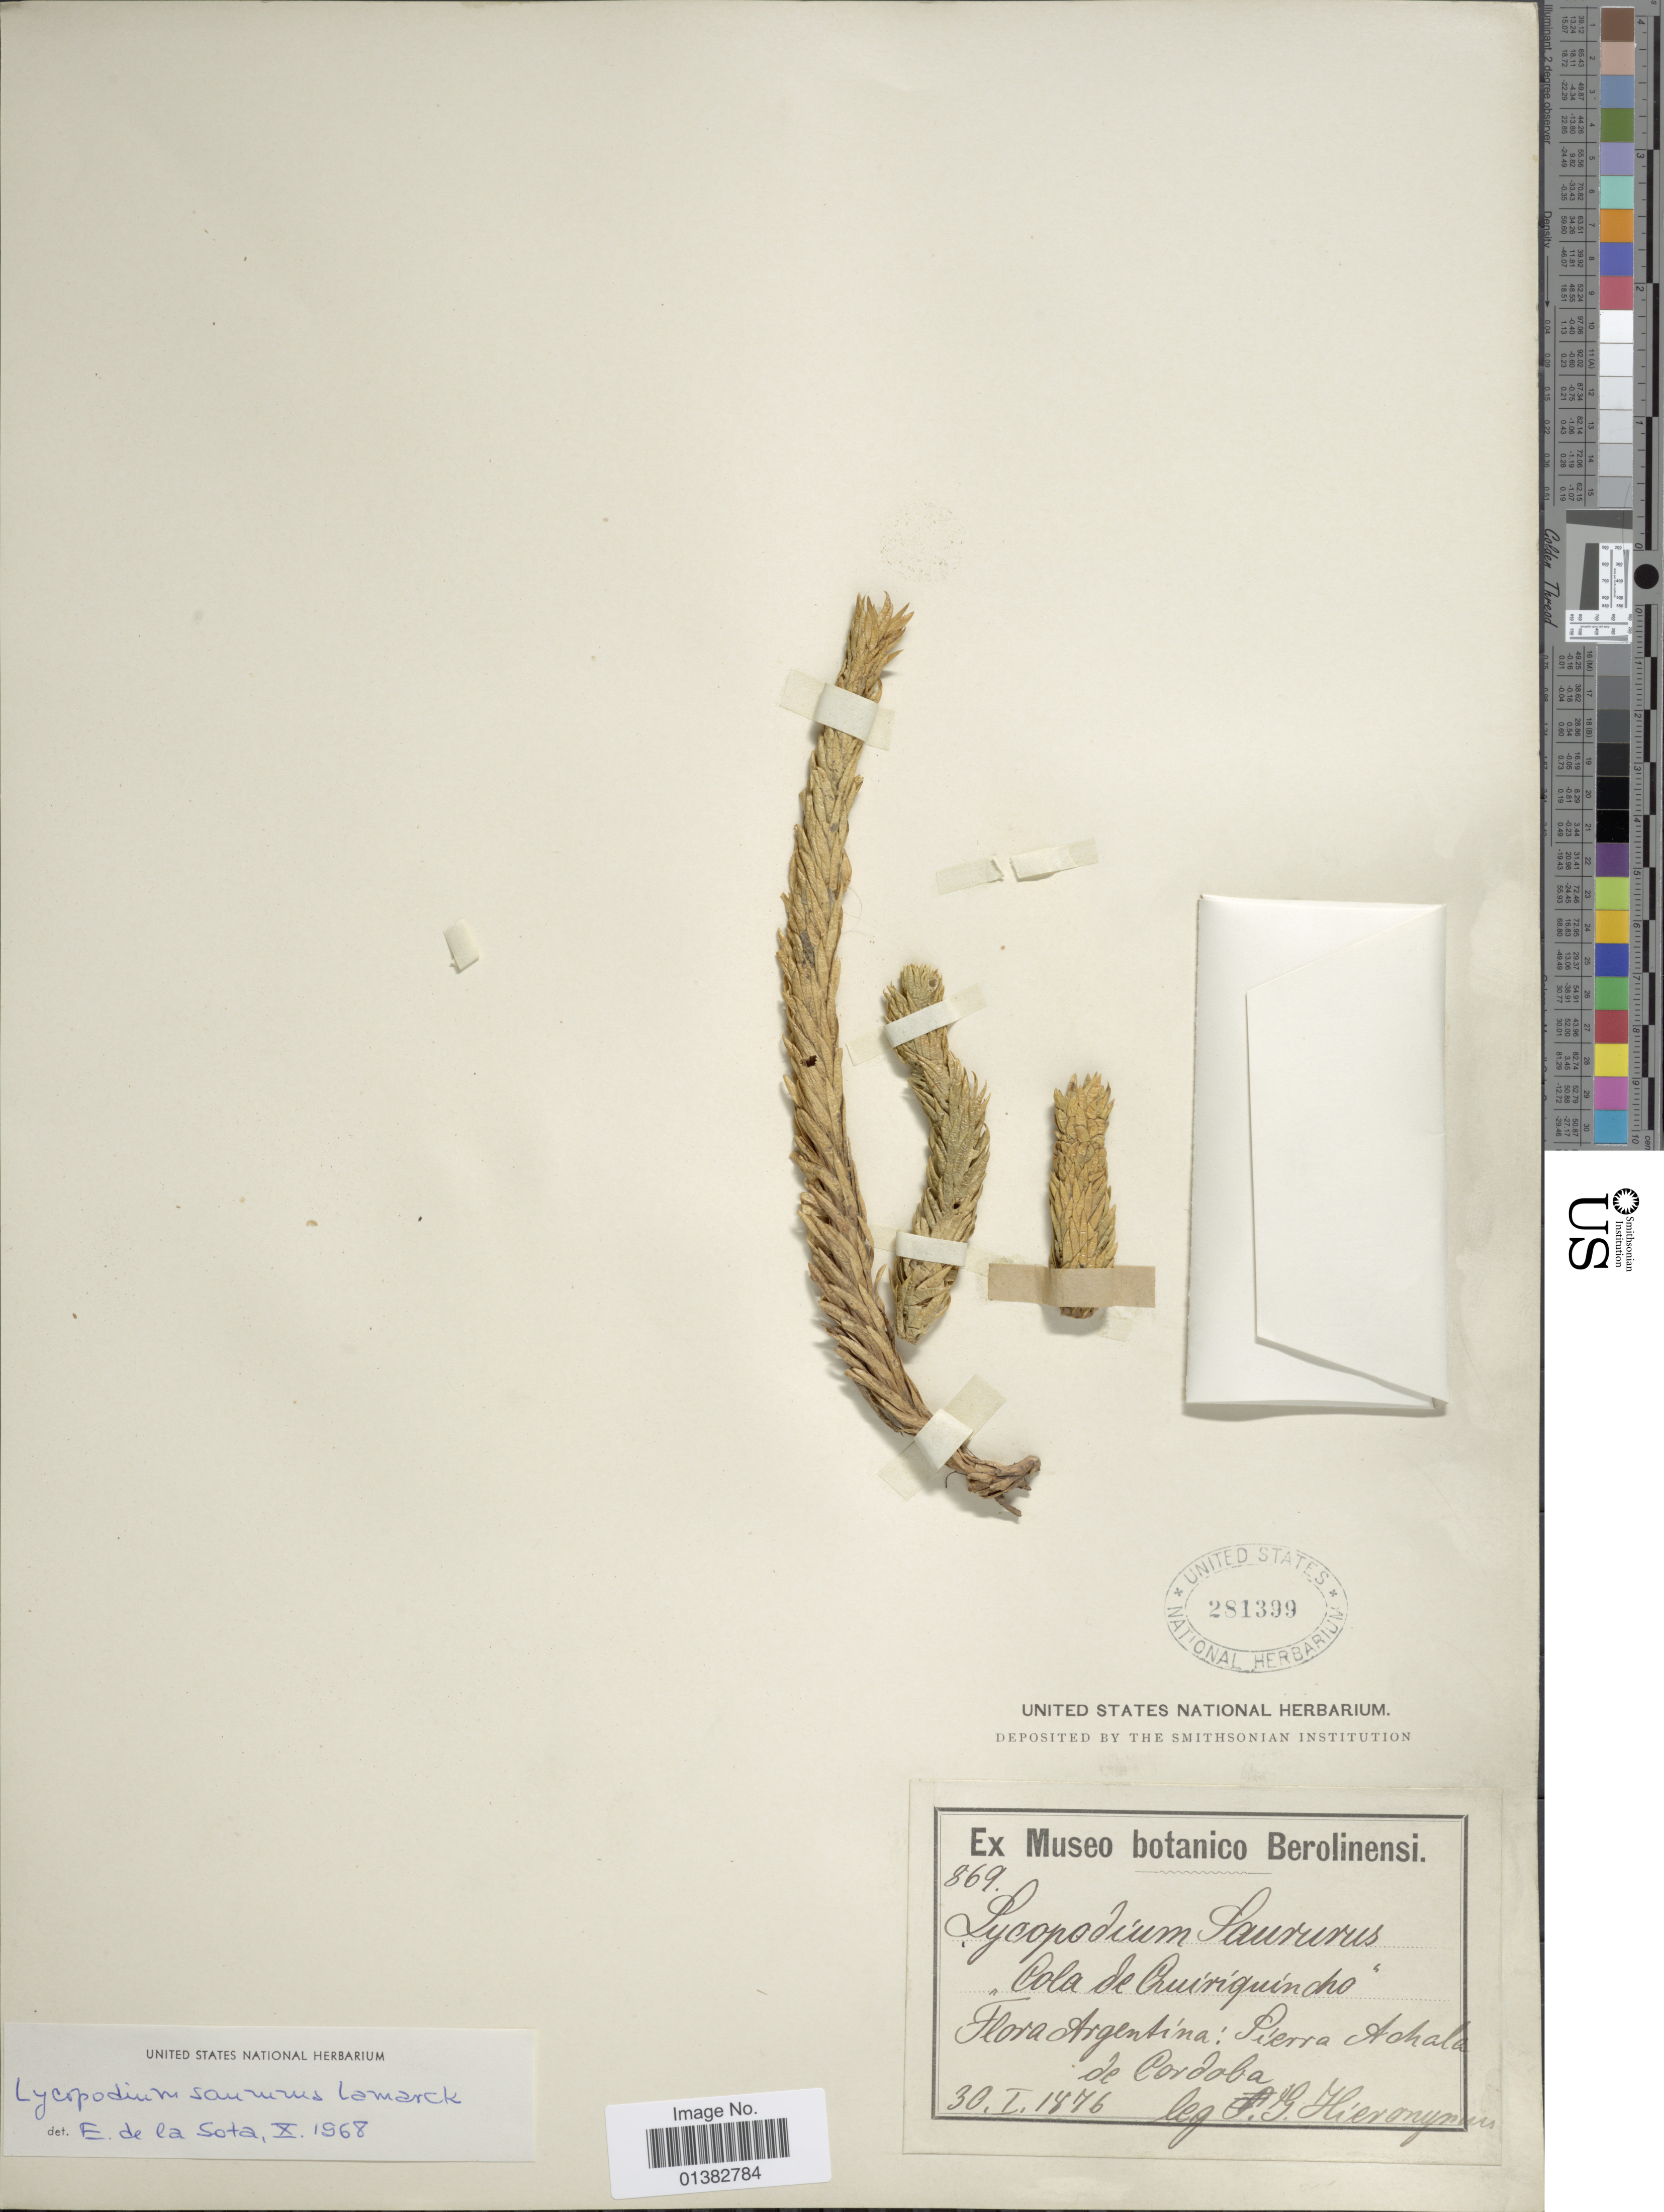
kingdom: Plantae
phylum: Tracheophyta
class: Lycopodiopsida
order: Lycopodiales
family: Lycopodiaceae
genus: Phlegmariurus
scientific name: Phlegmariurus saururus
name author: (Lam.) B. Øllg.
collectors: -. Hieronymus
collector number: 869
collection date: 1876-01-30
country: Argentina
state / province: Cordoba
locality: Sierra Achala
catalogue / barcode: US 281399